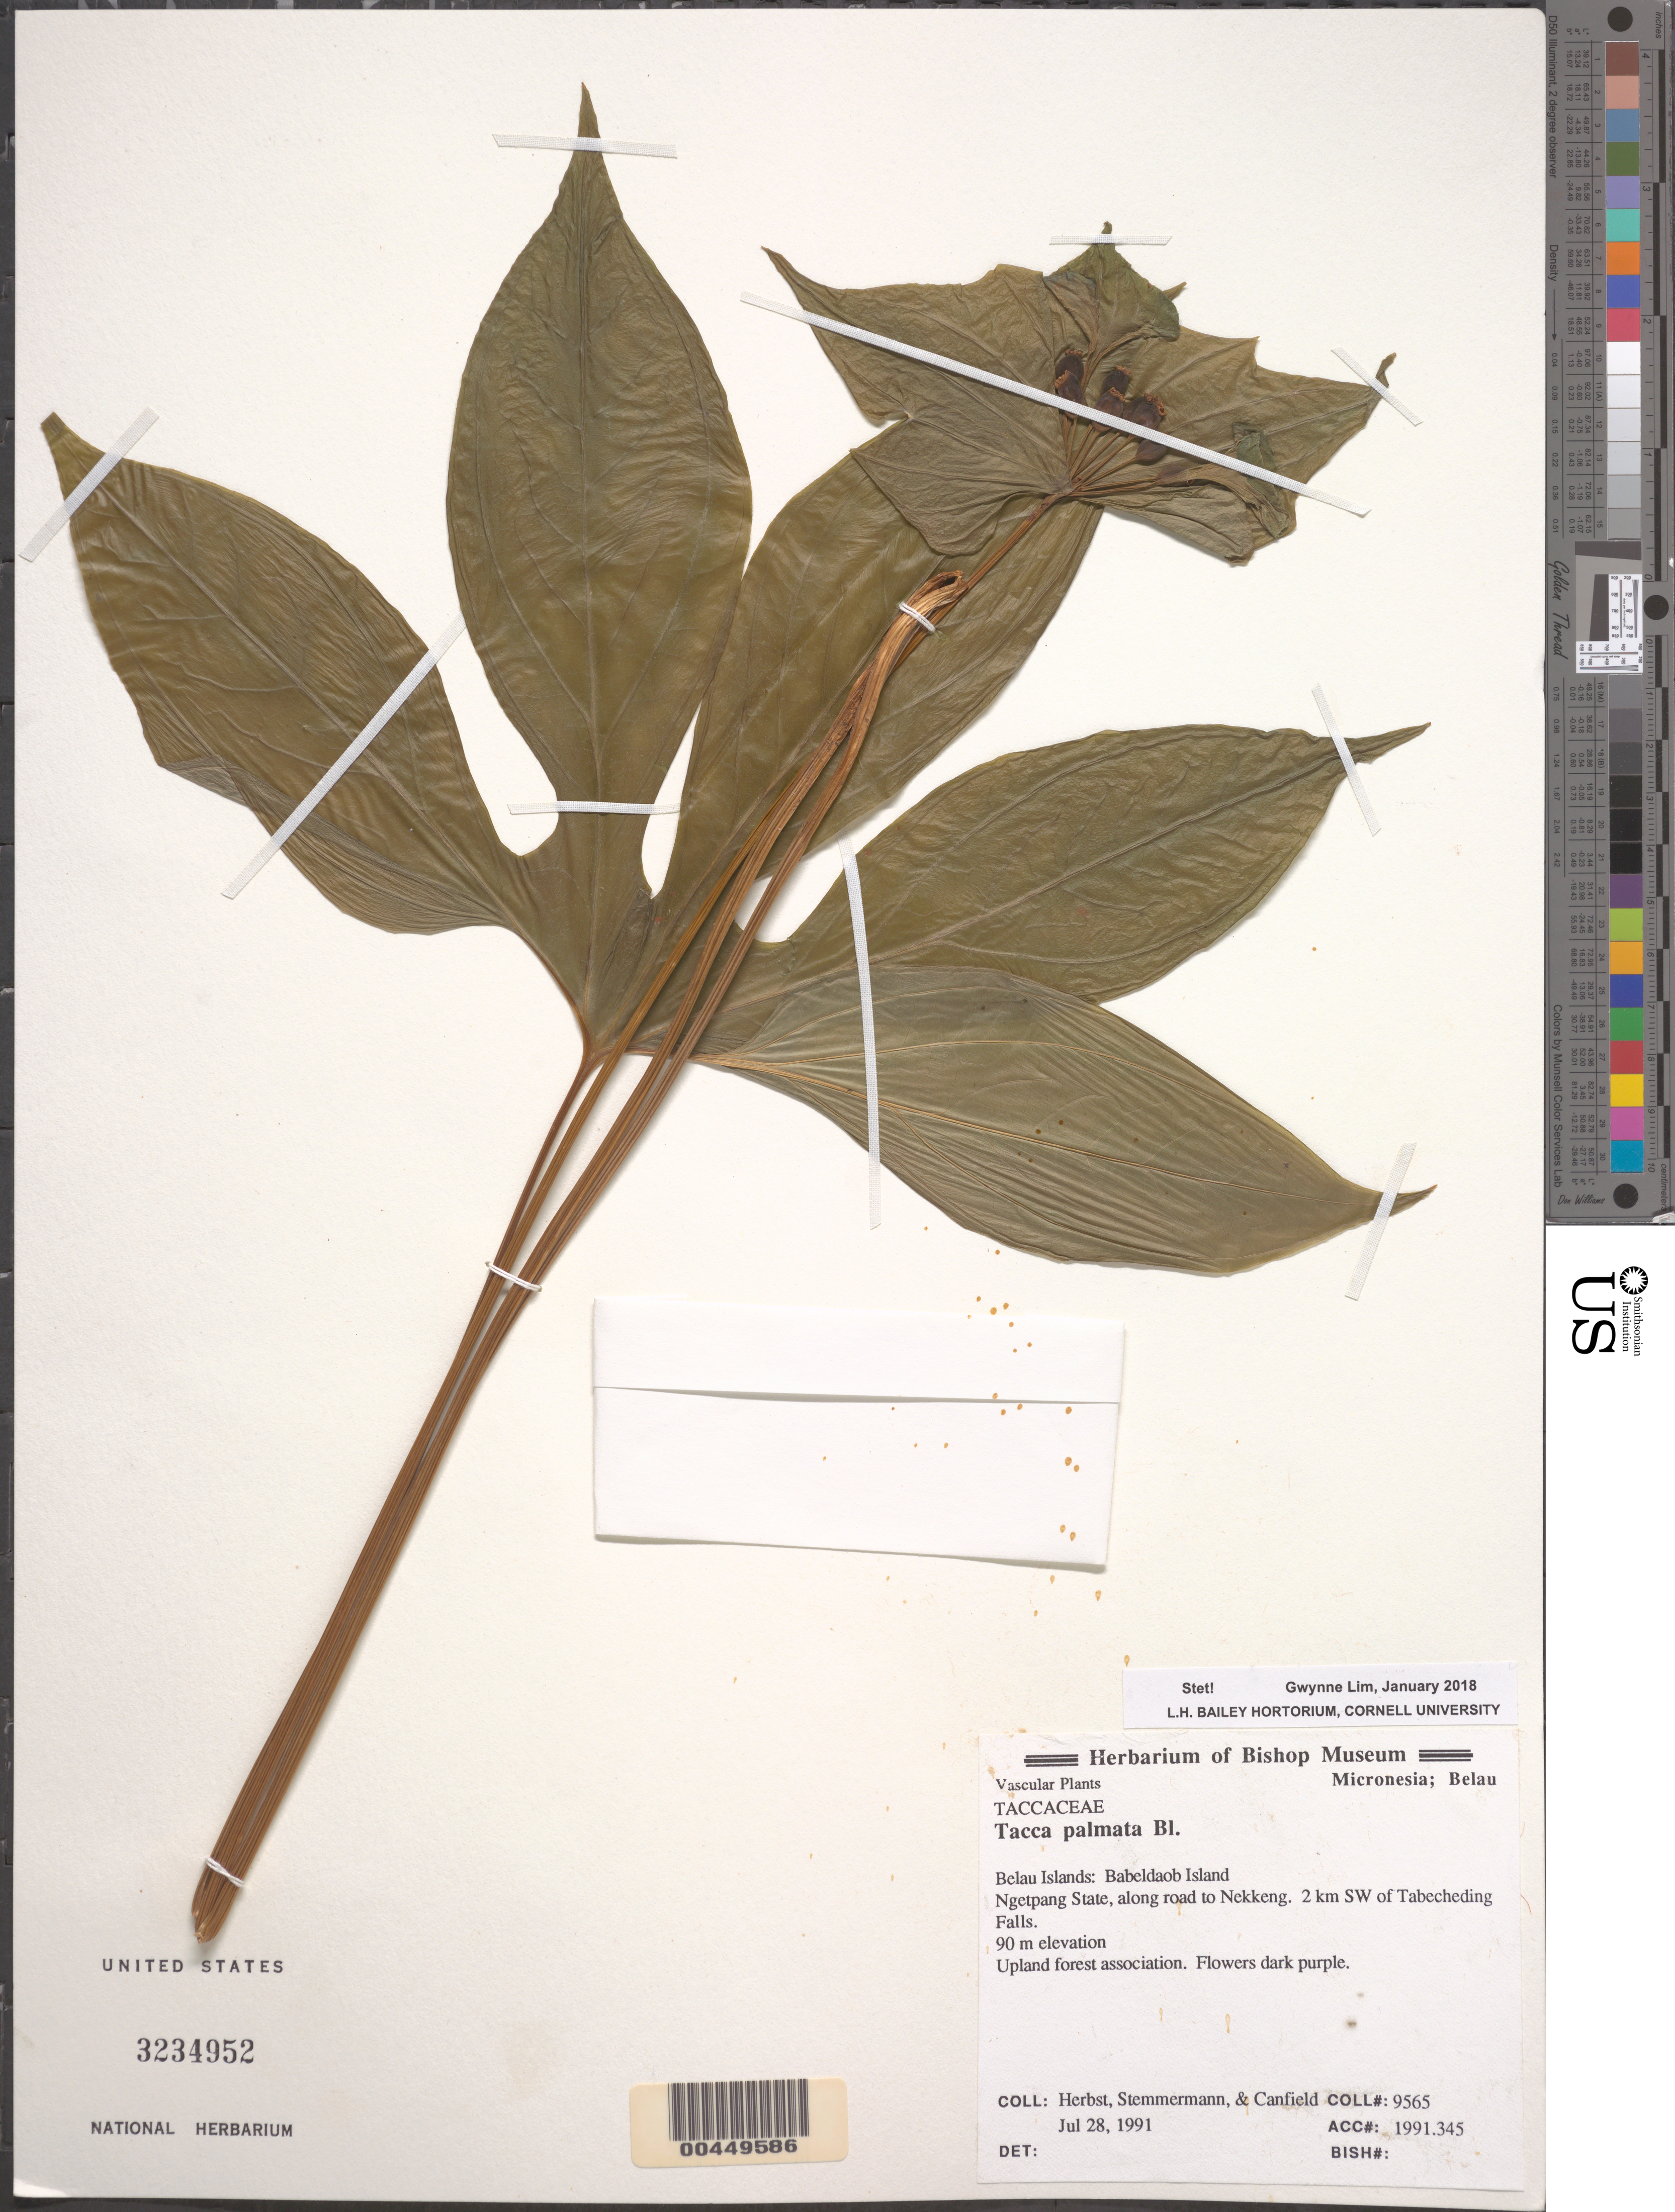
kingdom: Plantae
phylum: Tracheophyta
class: Liliopsida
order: Dioscoreales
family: Dioscoreaceae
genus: Tacca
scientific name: Tacca palmata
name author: Blume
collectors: -. Herbst, -. Stemmermann & -. Canfield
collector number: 9565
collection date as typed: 28 Jul 1991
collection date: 1991-07-28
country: Palau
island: Babeldaob [Babelthuap]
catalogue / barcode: US 3234952